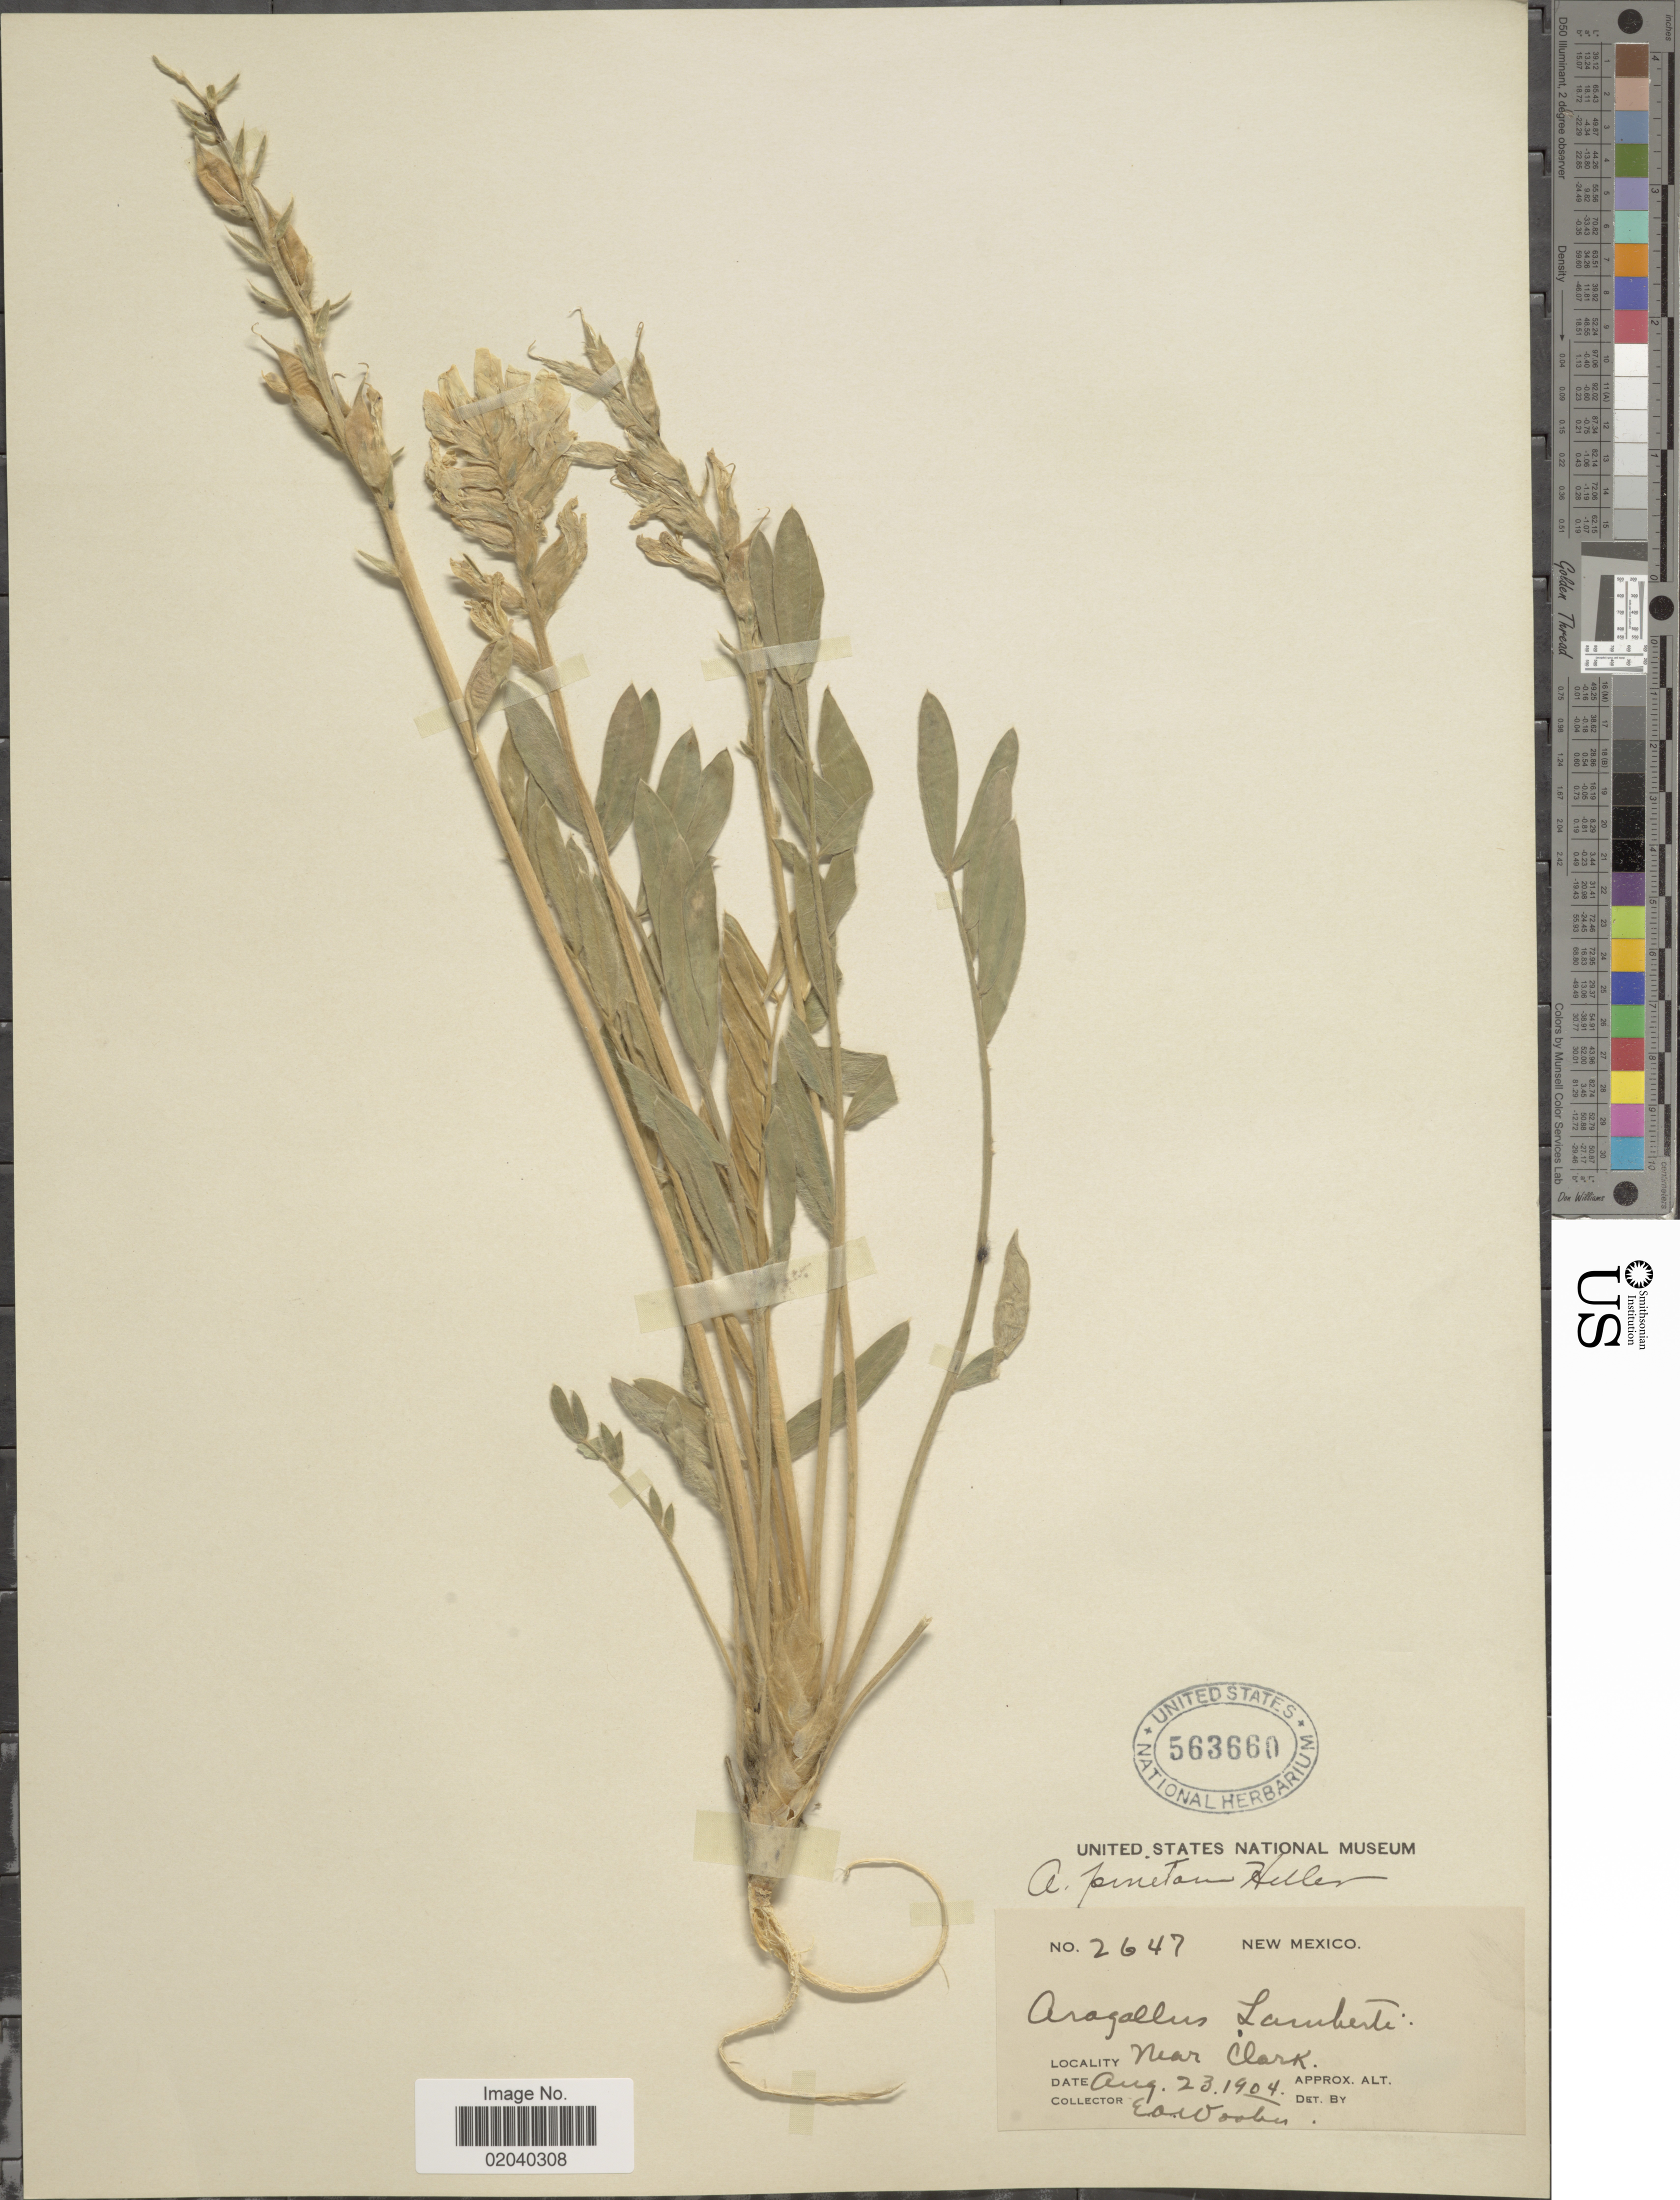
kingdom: Plantae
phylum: Tracheophyta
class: Magnoliopsida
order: Fabales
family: Fabaceae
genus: Oxytropis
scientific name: Oxytropis sericea var. sericea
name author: Nutt.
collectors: E. O. Wooton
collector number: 2647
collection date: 1904-08-23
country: United States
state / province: New Mexico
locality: Near Clark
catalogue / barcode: US 563660